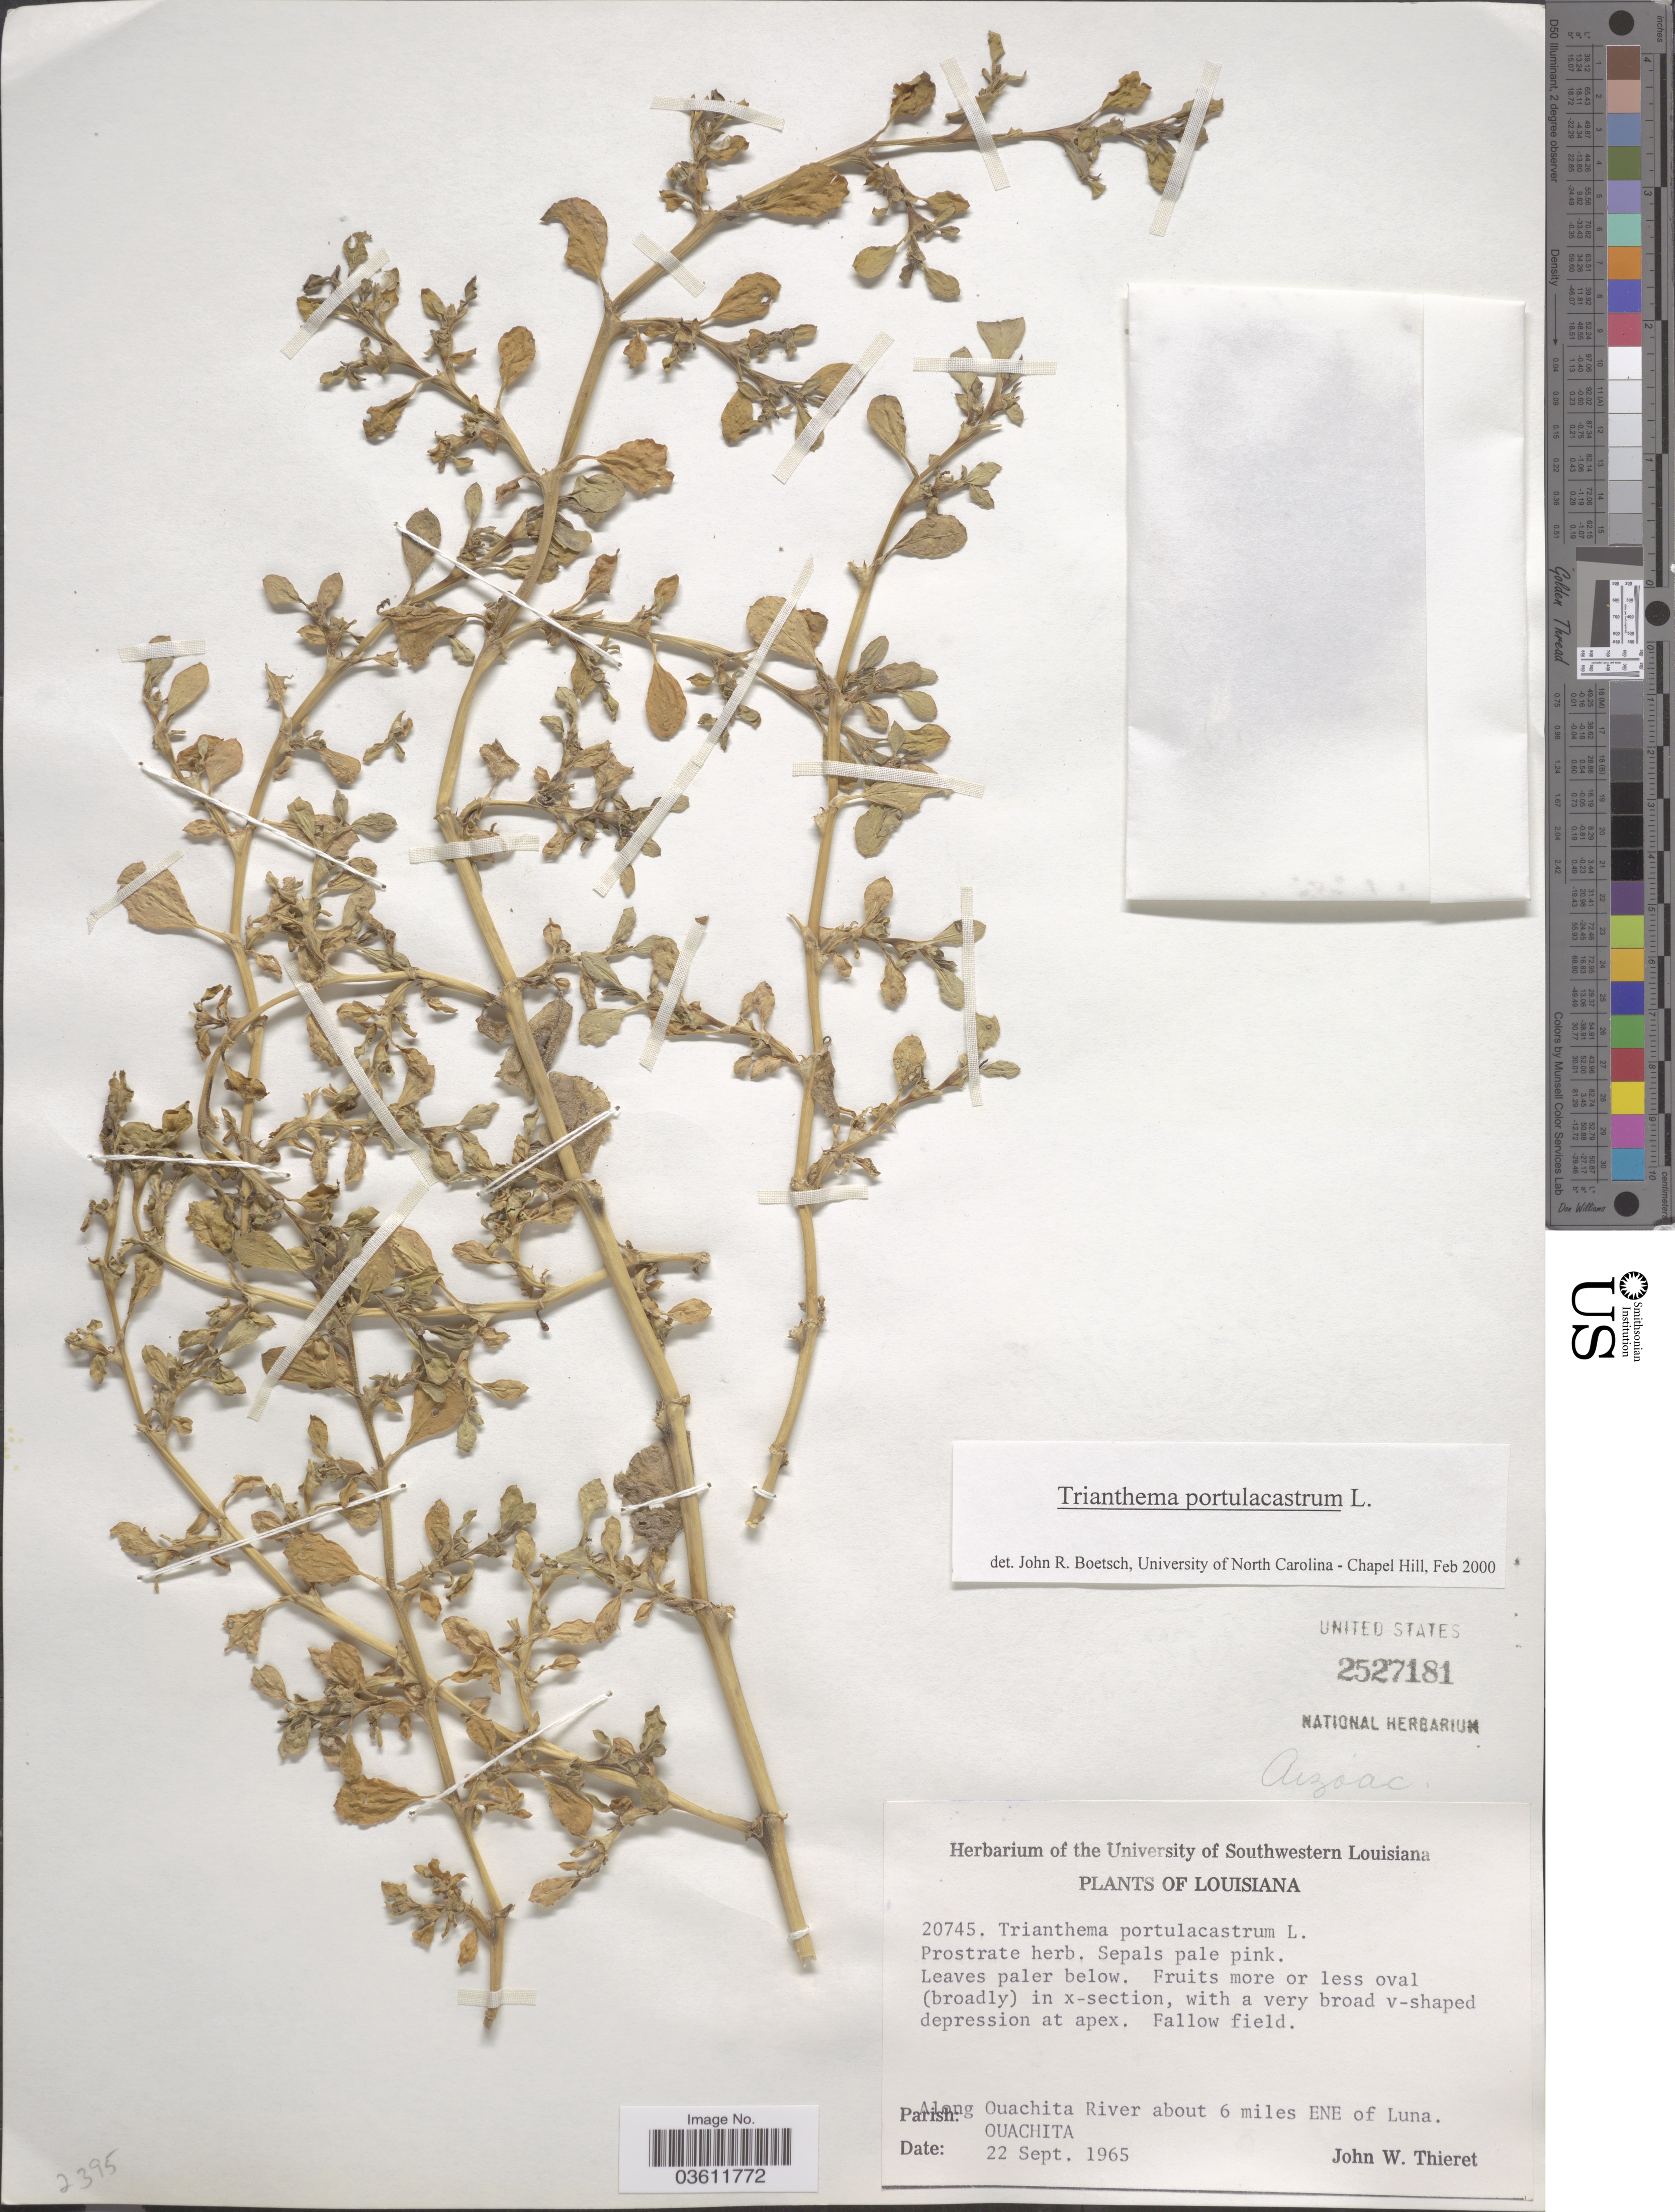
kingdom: Plantae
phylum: Tracheophyta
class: Magnoliopsida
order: Caryophyllales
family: Aizoaceae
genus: Trianthema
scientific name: Trianthema portulacastrum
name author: L.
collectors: J. W. Thieret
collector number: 20745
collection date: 1965-09-22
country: United States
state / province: Louisiana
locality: Along Ouachita River about 6 miles ENE of Luna. Ouachita.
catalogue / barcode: US 2527181